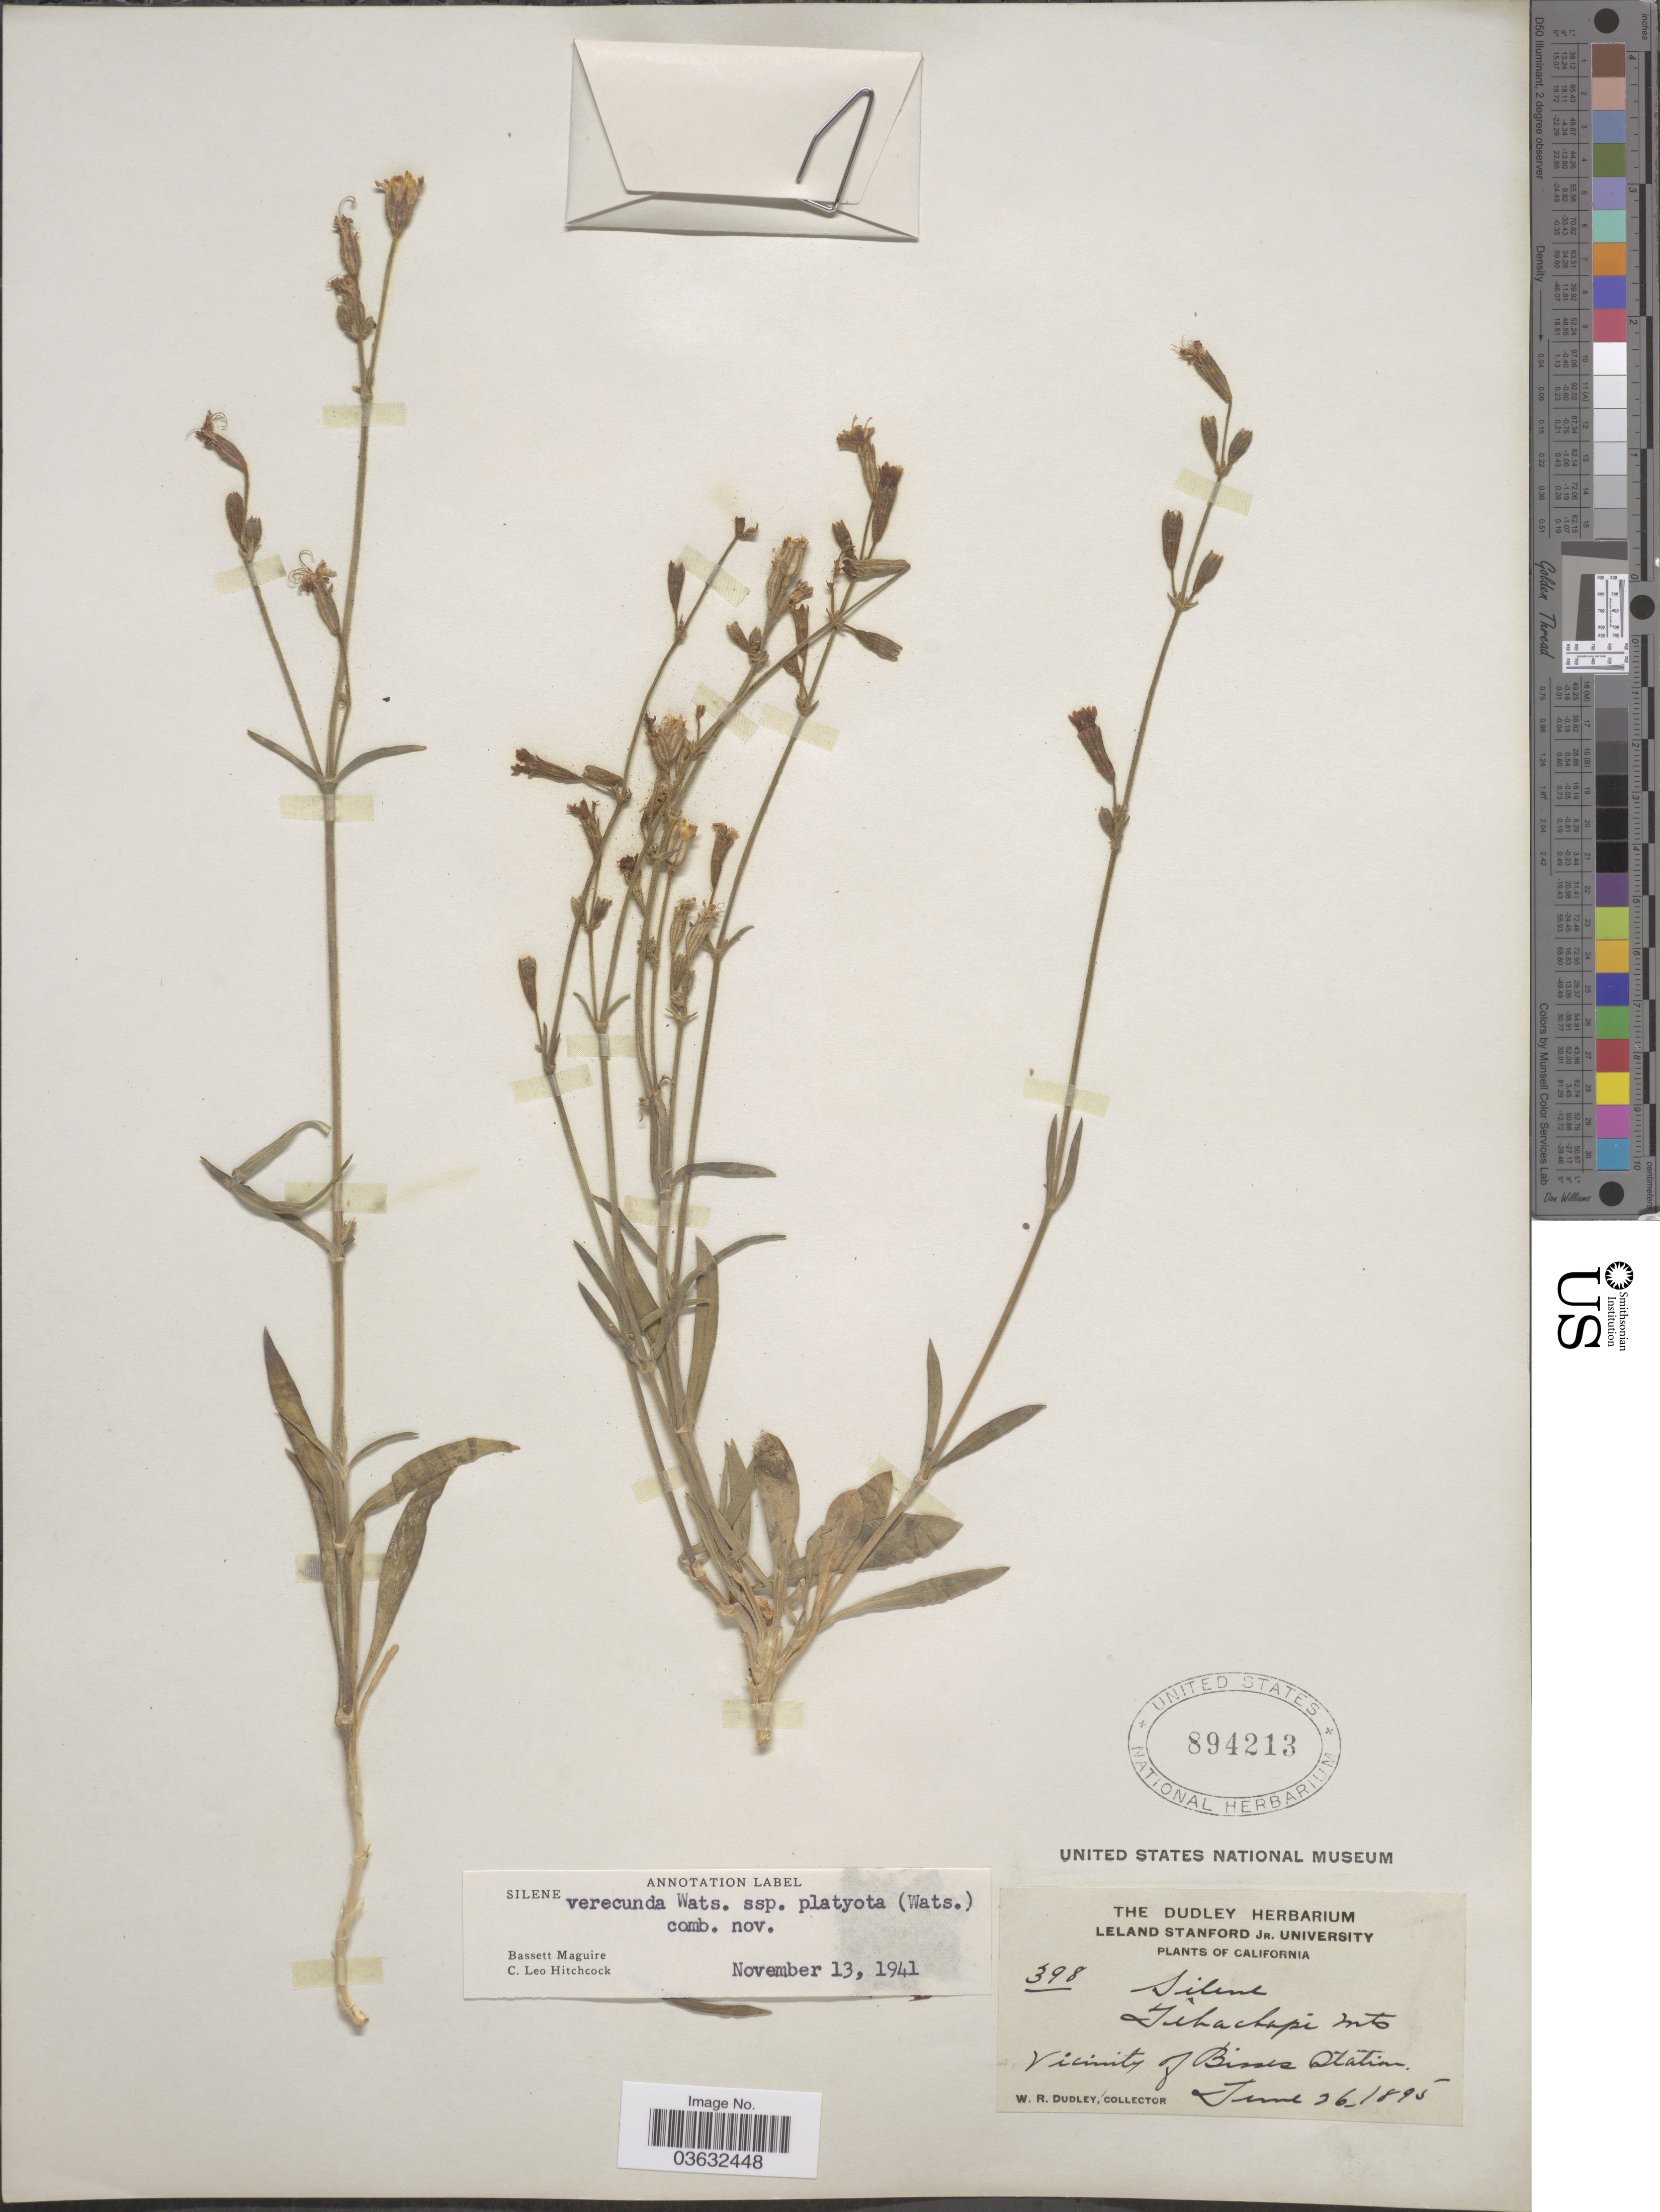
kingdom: Plantae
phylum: Tracheophyta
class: Magnoliopsida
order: Caryophyllales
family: Caryophyllaceae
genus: Silene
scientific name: Silene verecunda subsp. platyota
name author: (S. Watson) C.L. Hitchc. & Maguire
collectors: W. Dudley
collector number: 398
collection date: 1895-06-26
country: United States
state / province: California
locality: Tehachapi Mts., Vicinity of Bisses Station.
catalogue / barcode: US 894213